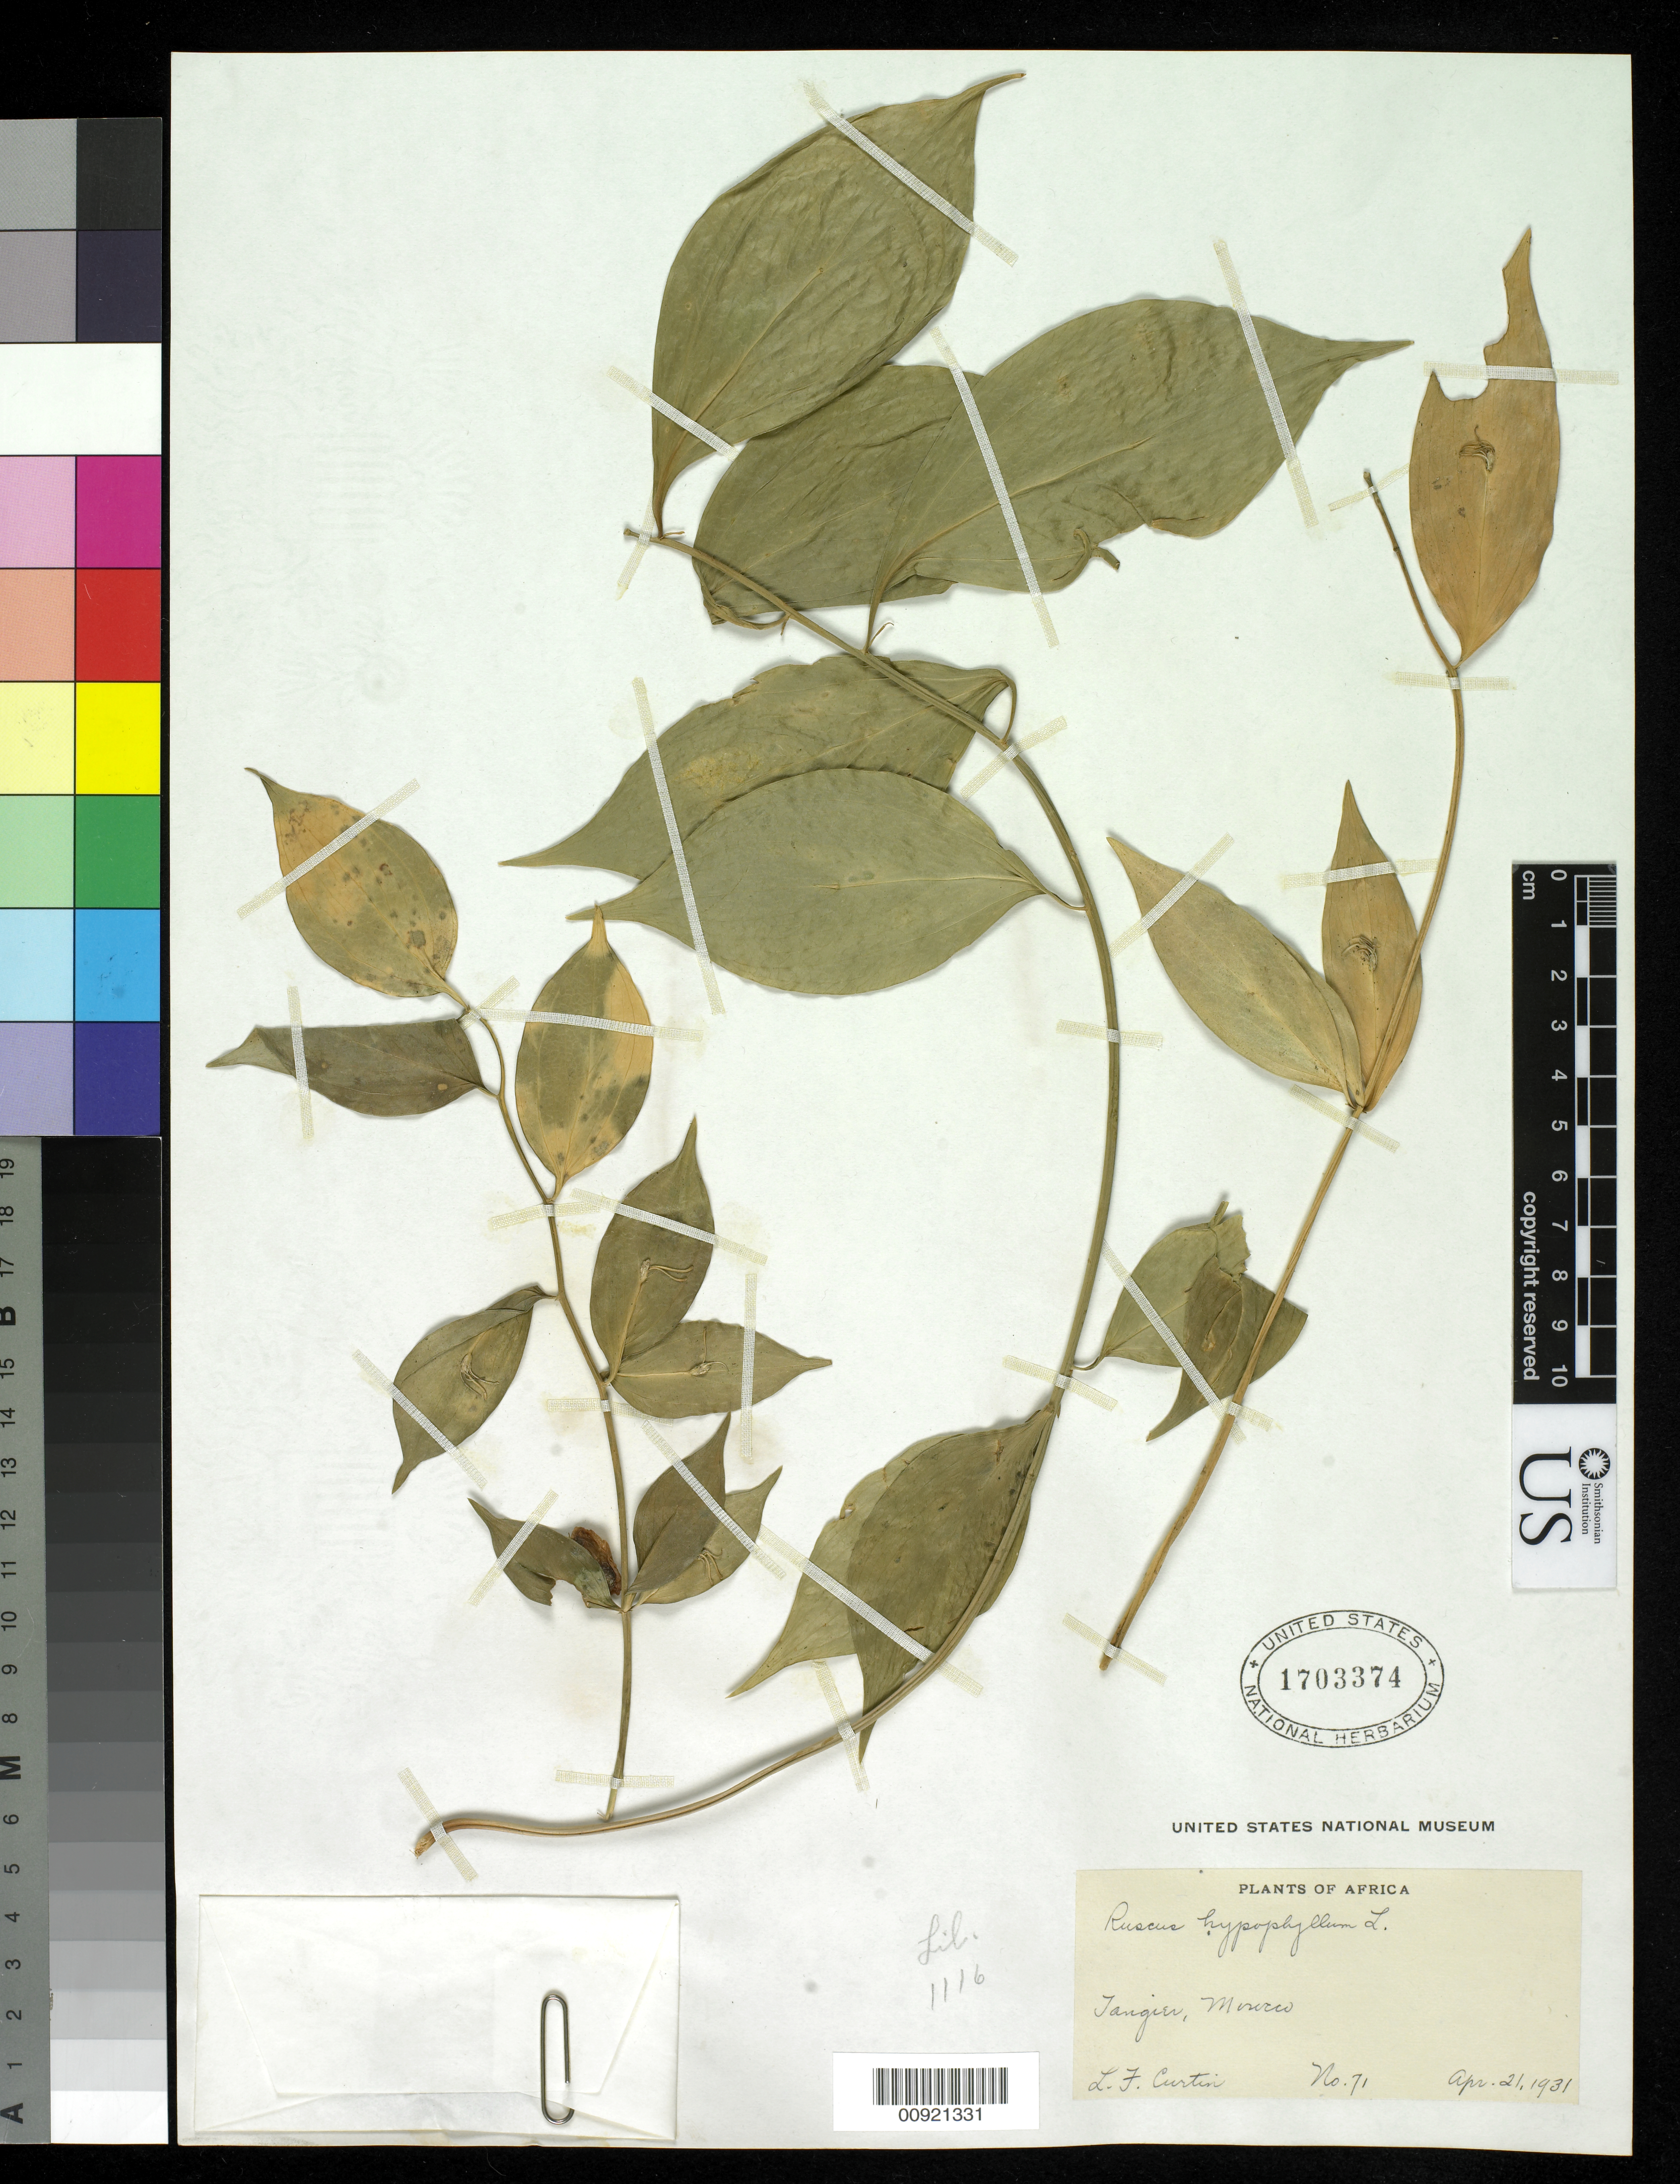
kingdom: Plantae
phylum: Tracheophyta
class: Liliopsida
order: Asparagales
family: Asparagaceae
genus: Ruscus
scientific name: Ruscus hypophyllum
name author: L.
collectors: T. Curtin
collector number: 71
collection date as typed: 21 Apr 1931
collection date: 1931-04-21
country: Morocco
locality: Jangiu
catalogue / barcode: US 1703374